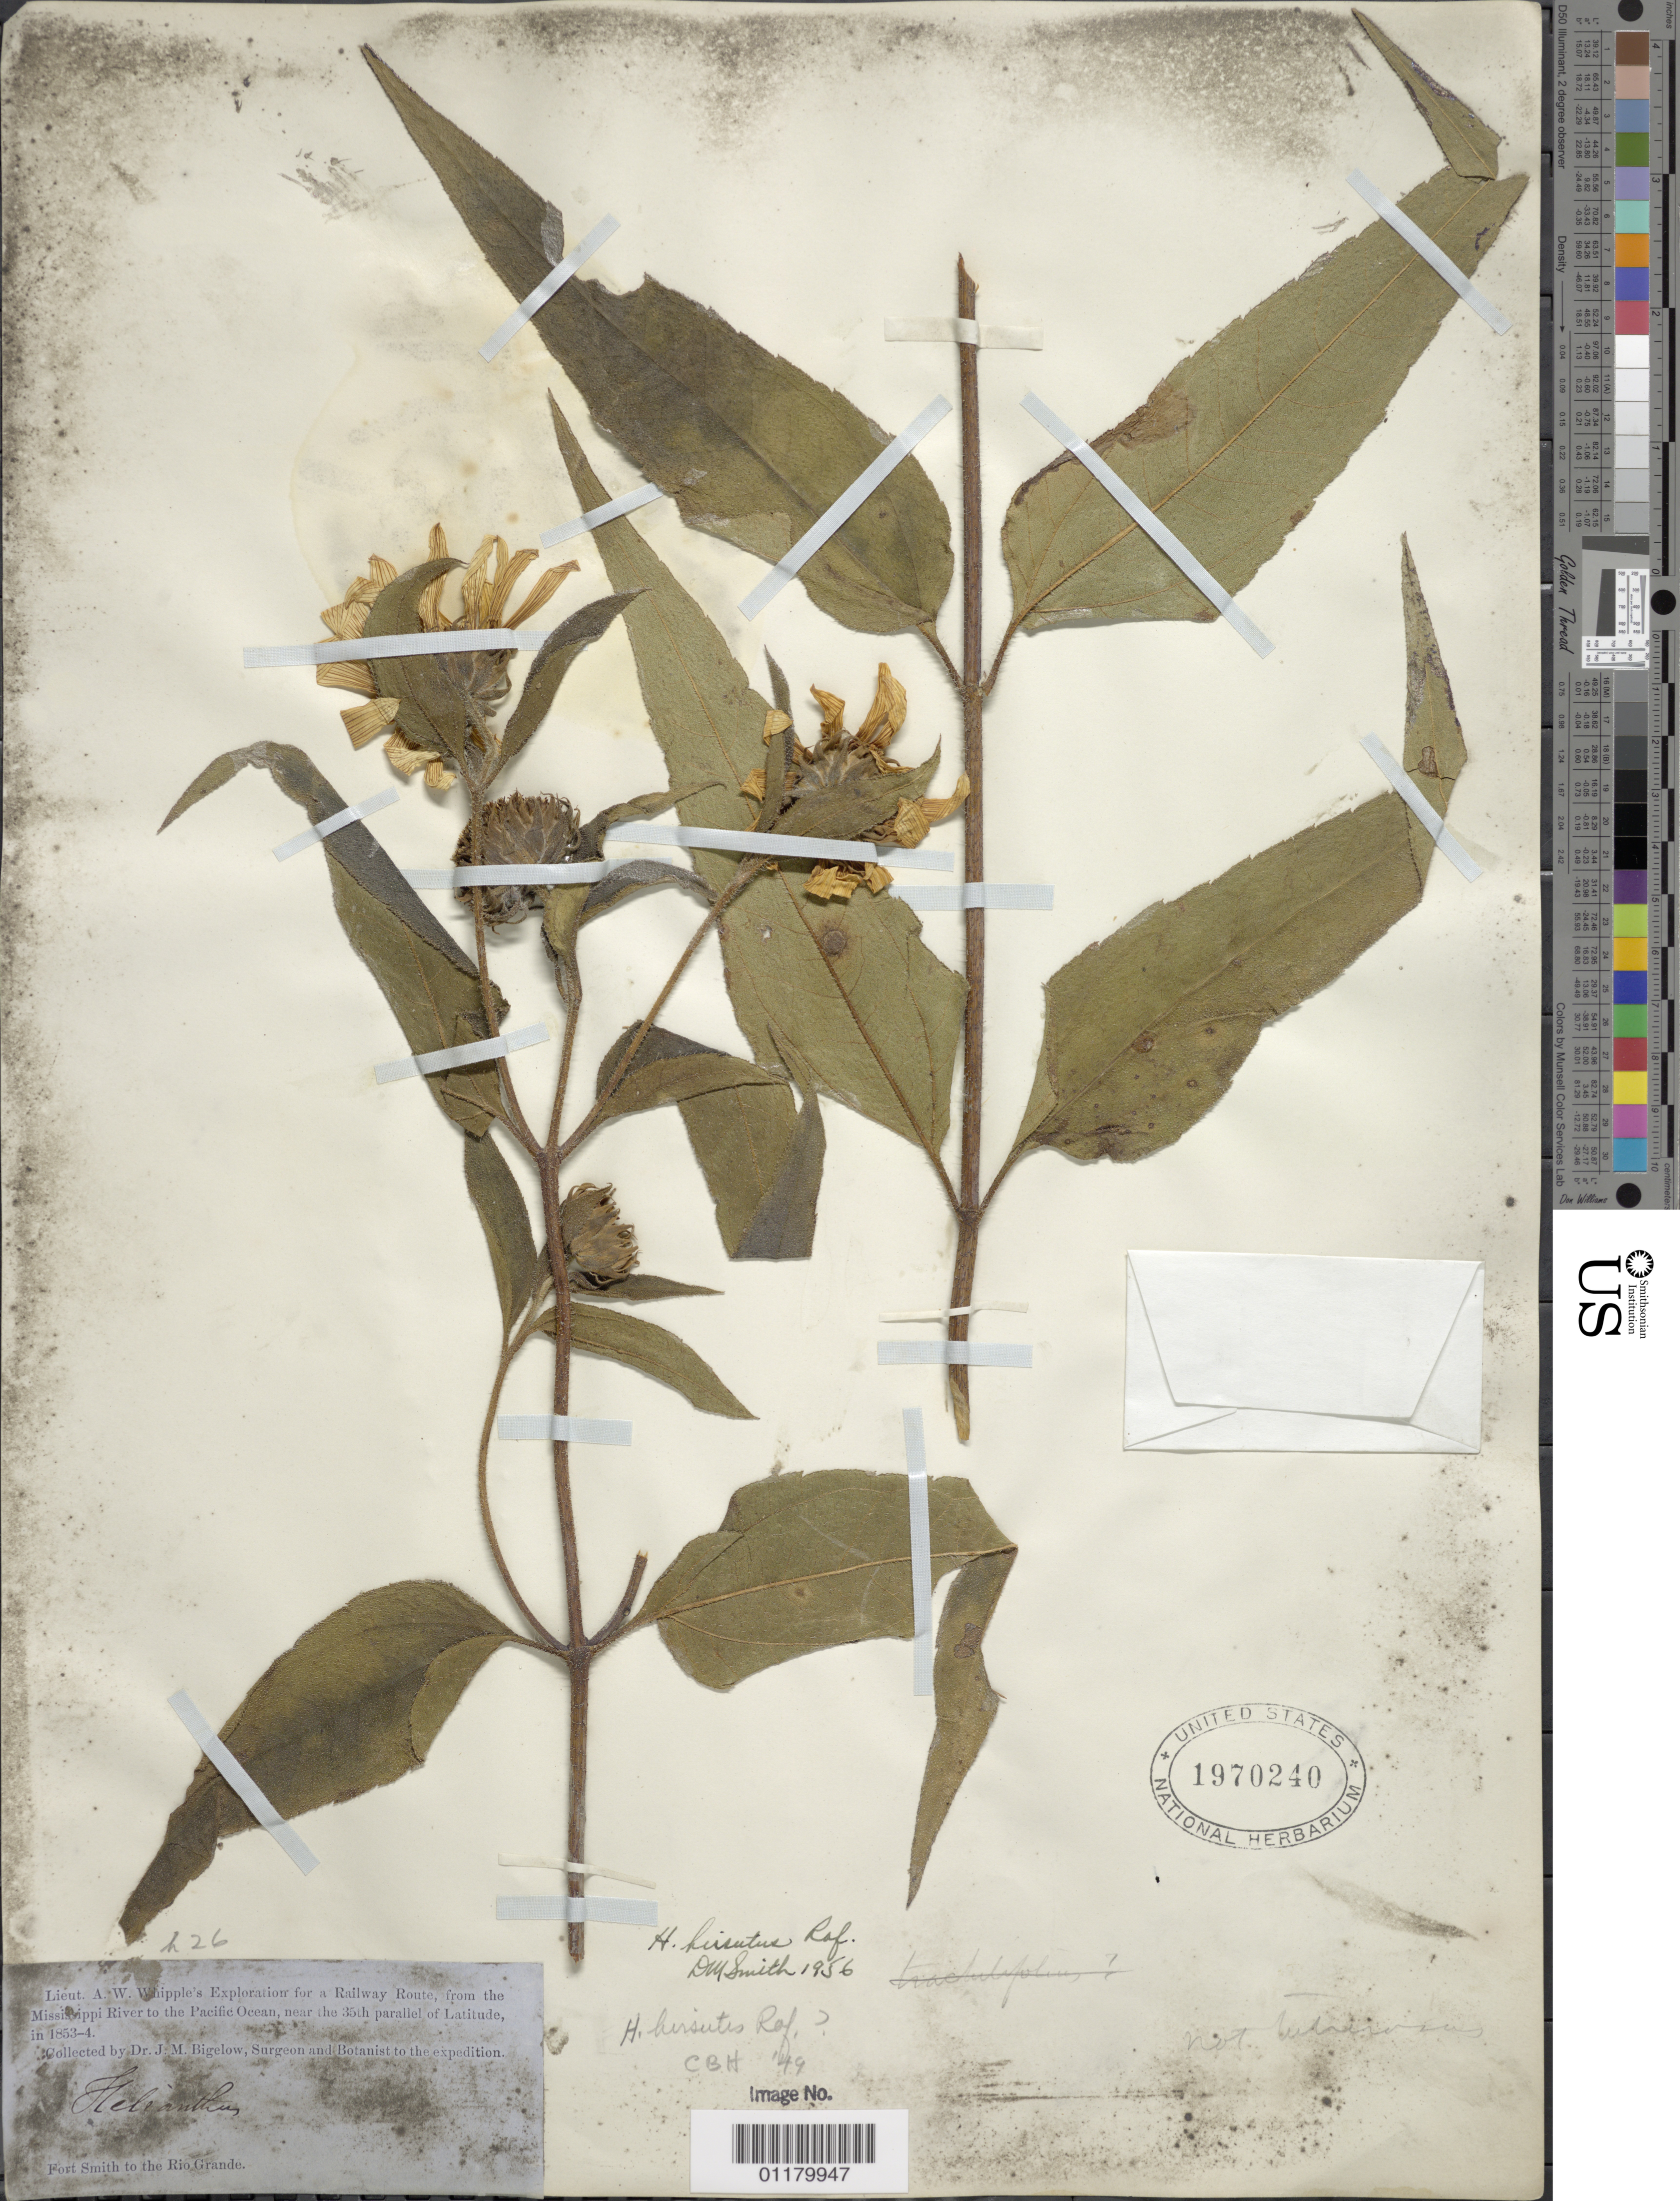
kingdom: Plantae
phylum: Tracheophyta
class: Magnoliopsida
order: Asterales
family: Asteraceae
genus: Helianthus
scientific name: Helianthus hirsutus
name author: Raf.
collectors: J. M. Bigelow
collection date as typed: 1853 to -- --- 1854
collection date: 1853/1854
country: United States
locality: Fort Smith to Rio Grande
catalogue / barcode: US 1970240